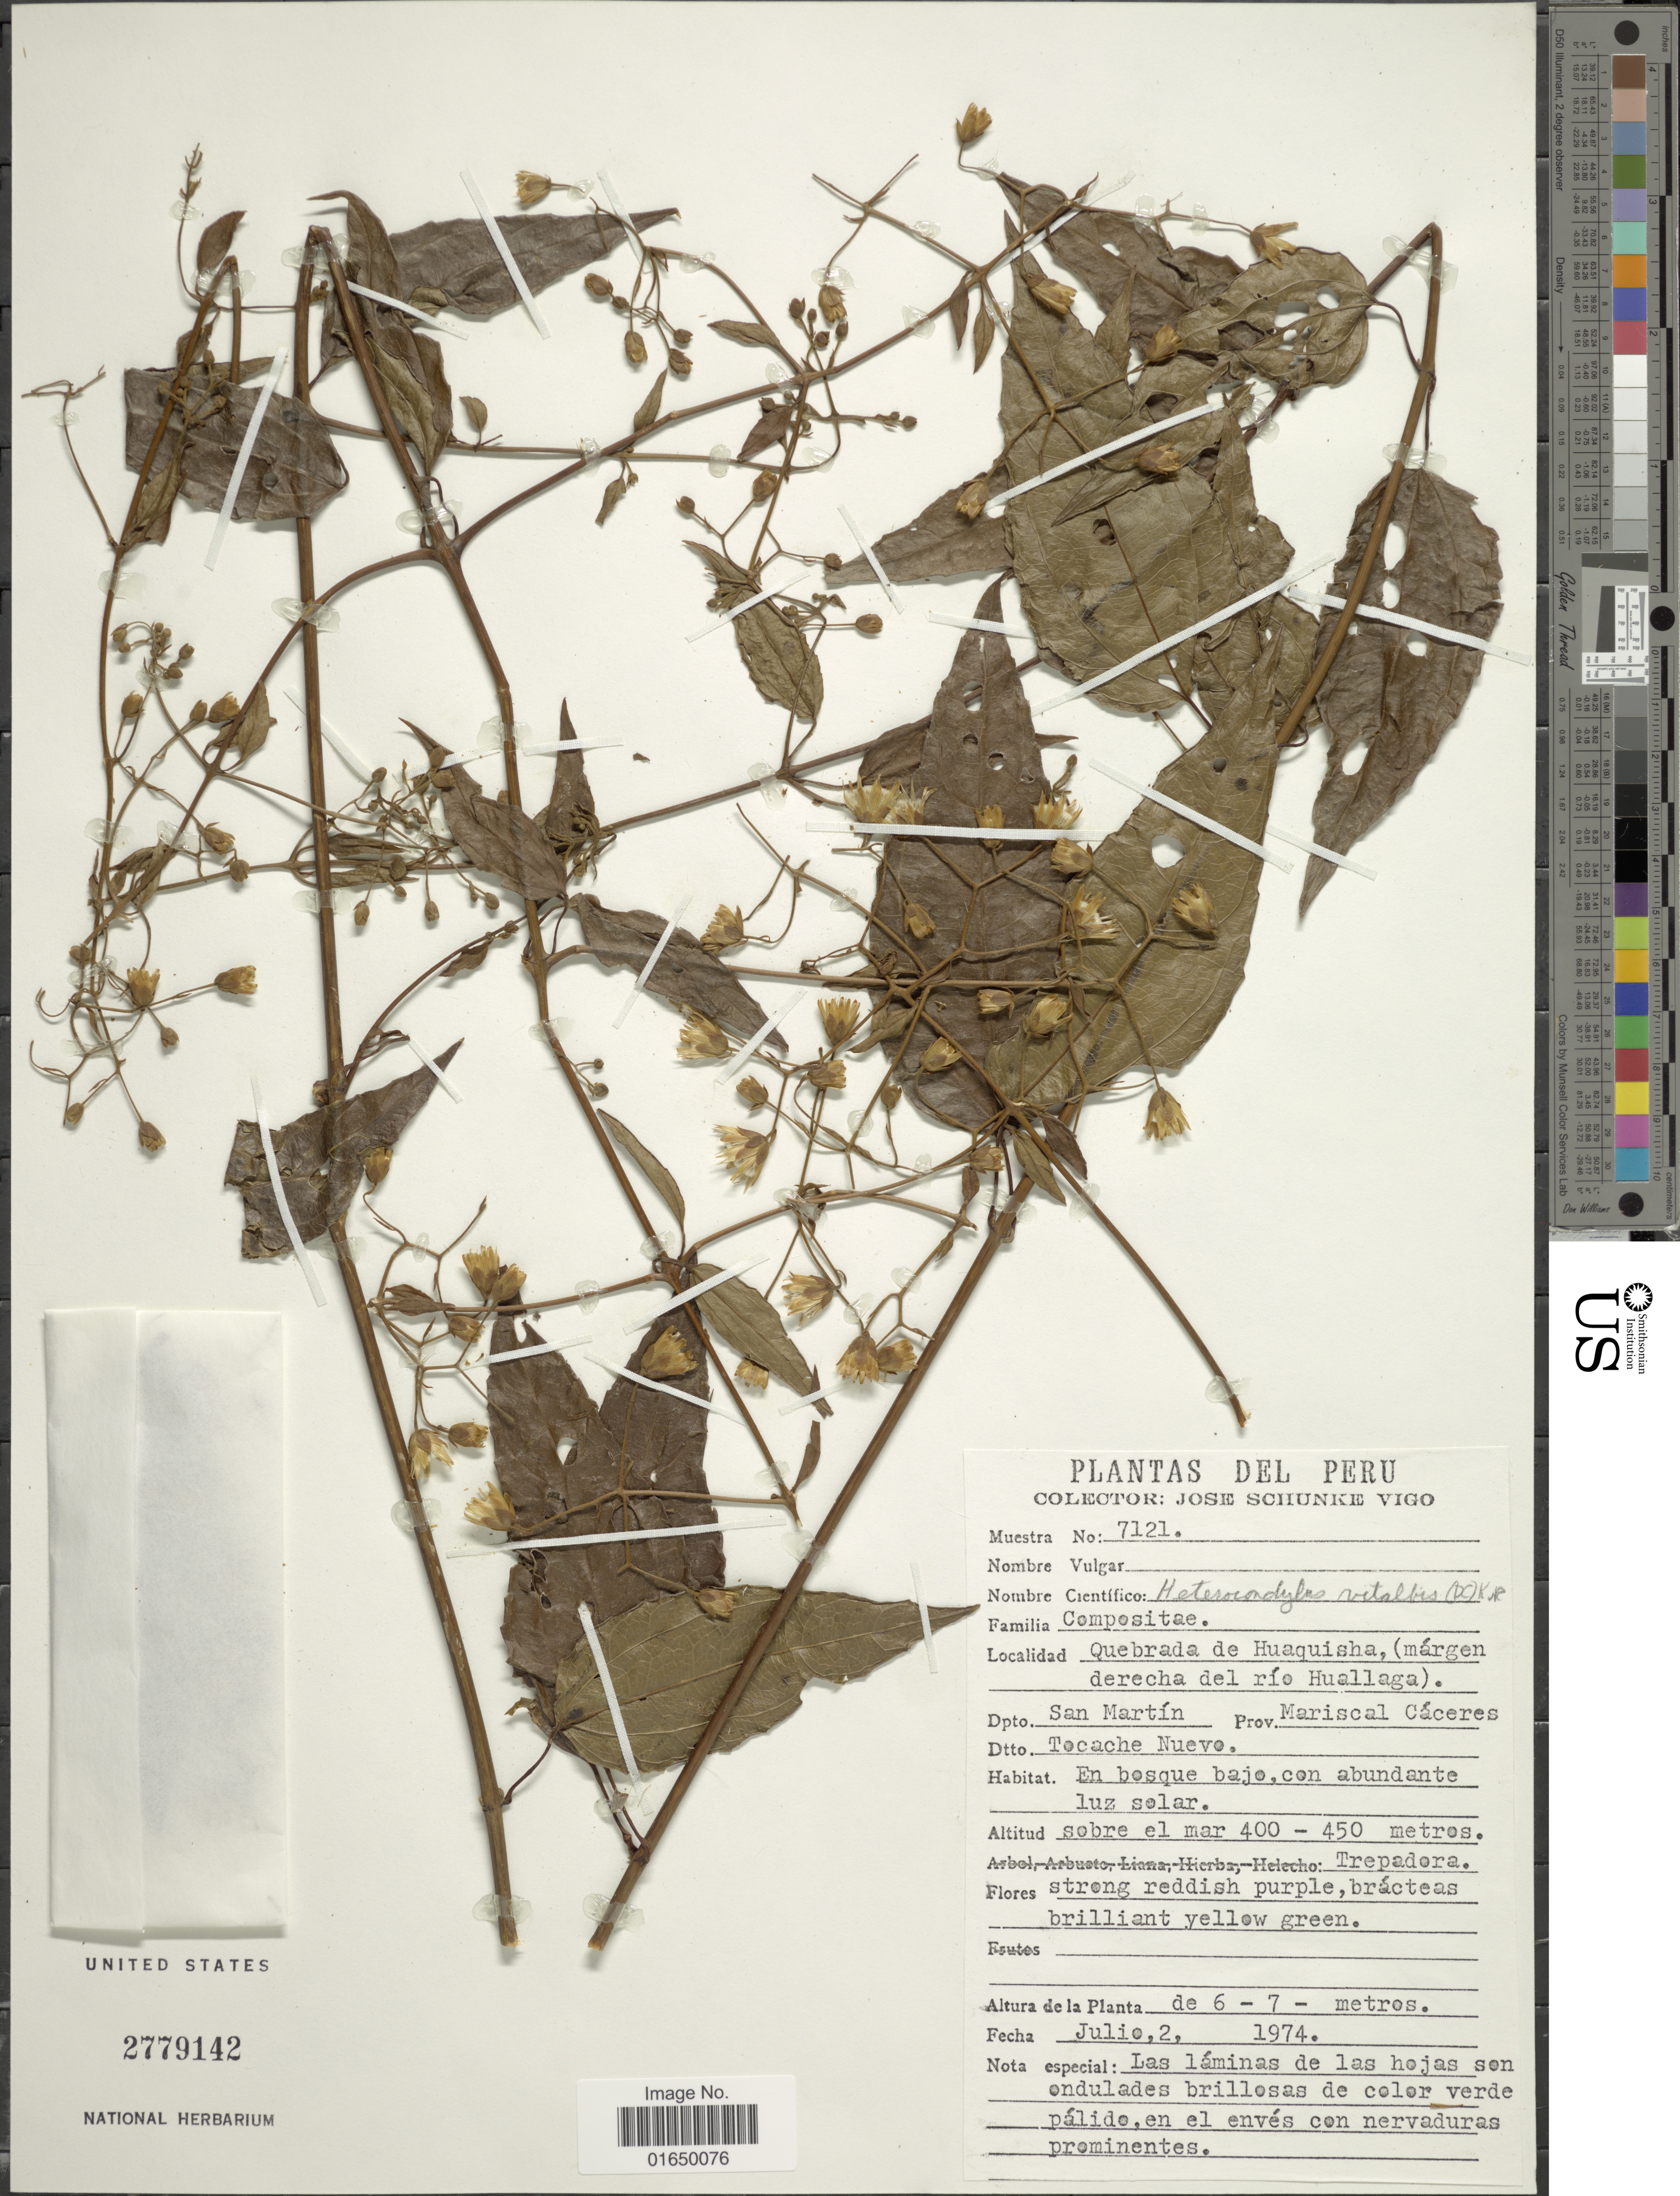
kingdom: Plantae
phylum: Tracheophyta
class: Magnoliopsida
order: Asterales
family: Asteraceae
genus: Heterocondylus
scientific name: Heterocondylus vitalbae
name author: (DC.) R.M. King & H. Rob.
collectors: J. Schunke Vigo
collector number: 7121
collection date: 1974-07-02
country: Peru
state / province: San Martín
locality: Quebrada de Huaquisha, (márgen derecha del río HUakkaga), Depto San Martín, Prov. Mariscal Cáceres, Dtto Tocache Nuevo, En boque bajo, con abundante luz solar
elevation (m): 400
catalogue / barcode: US 2779142